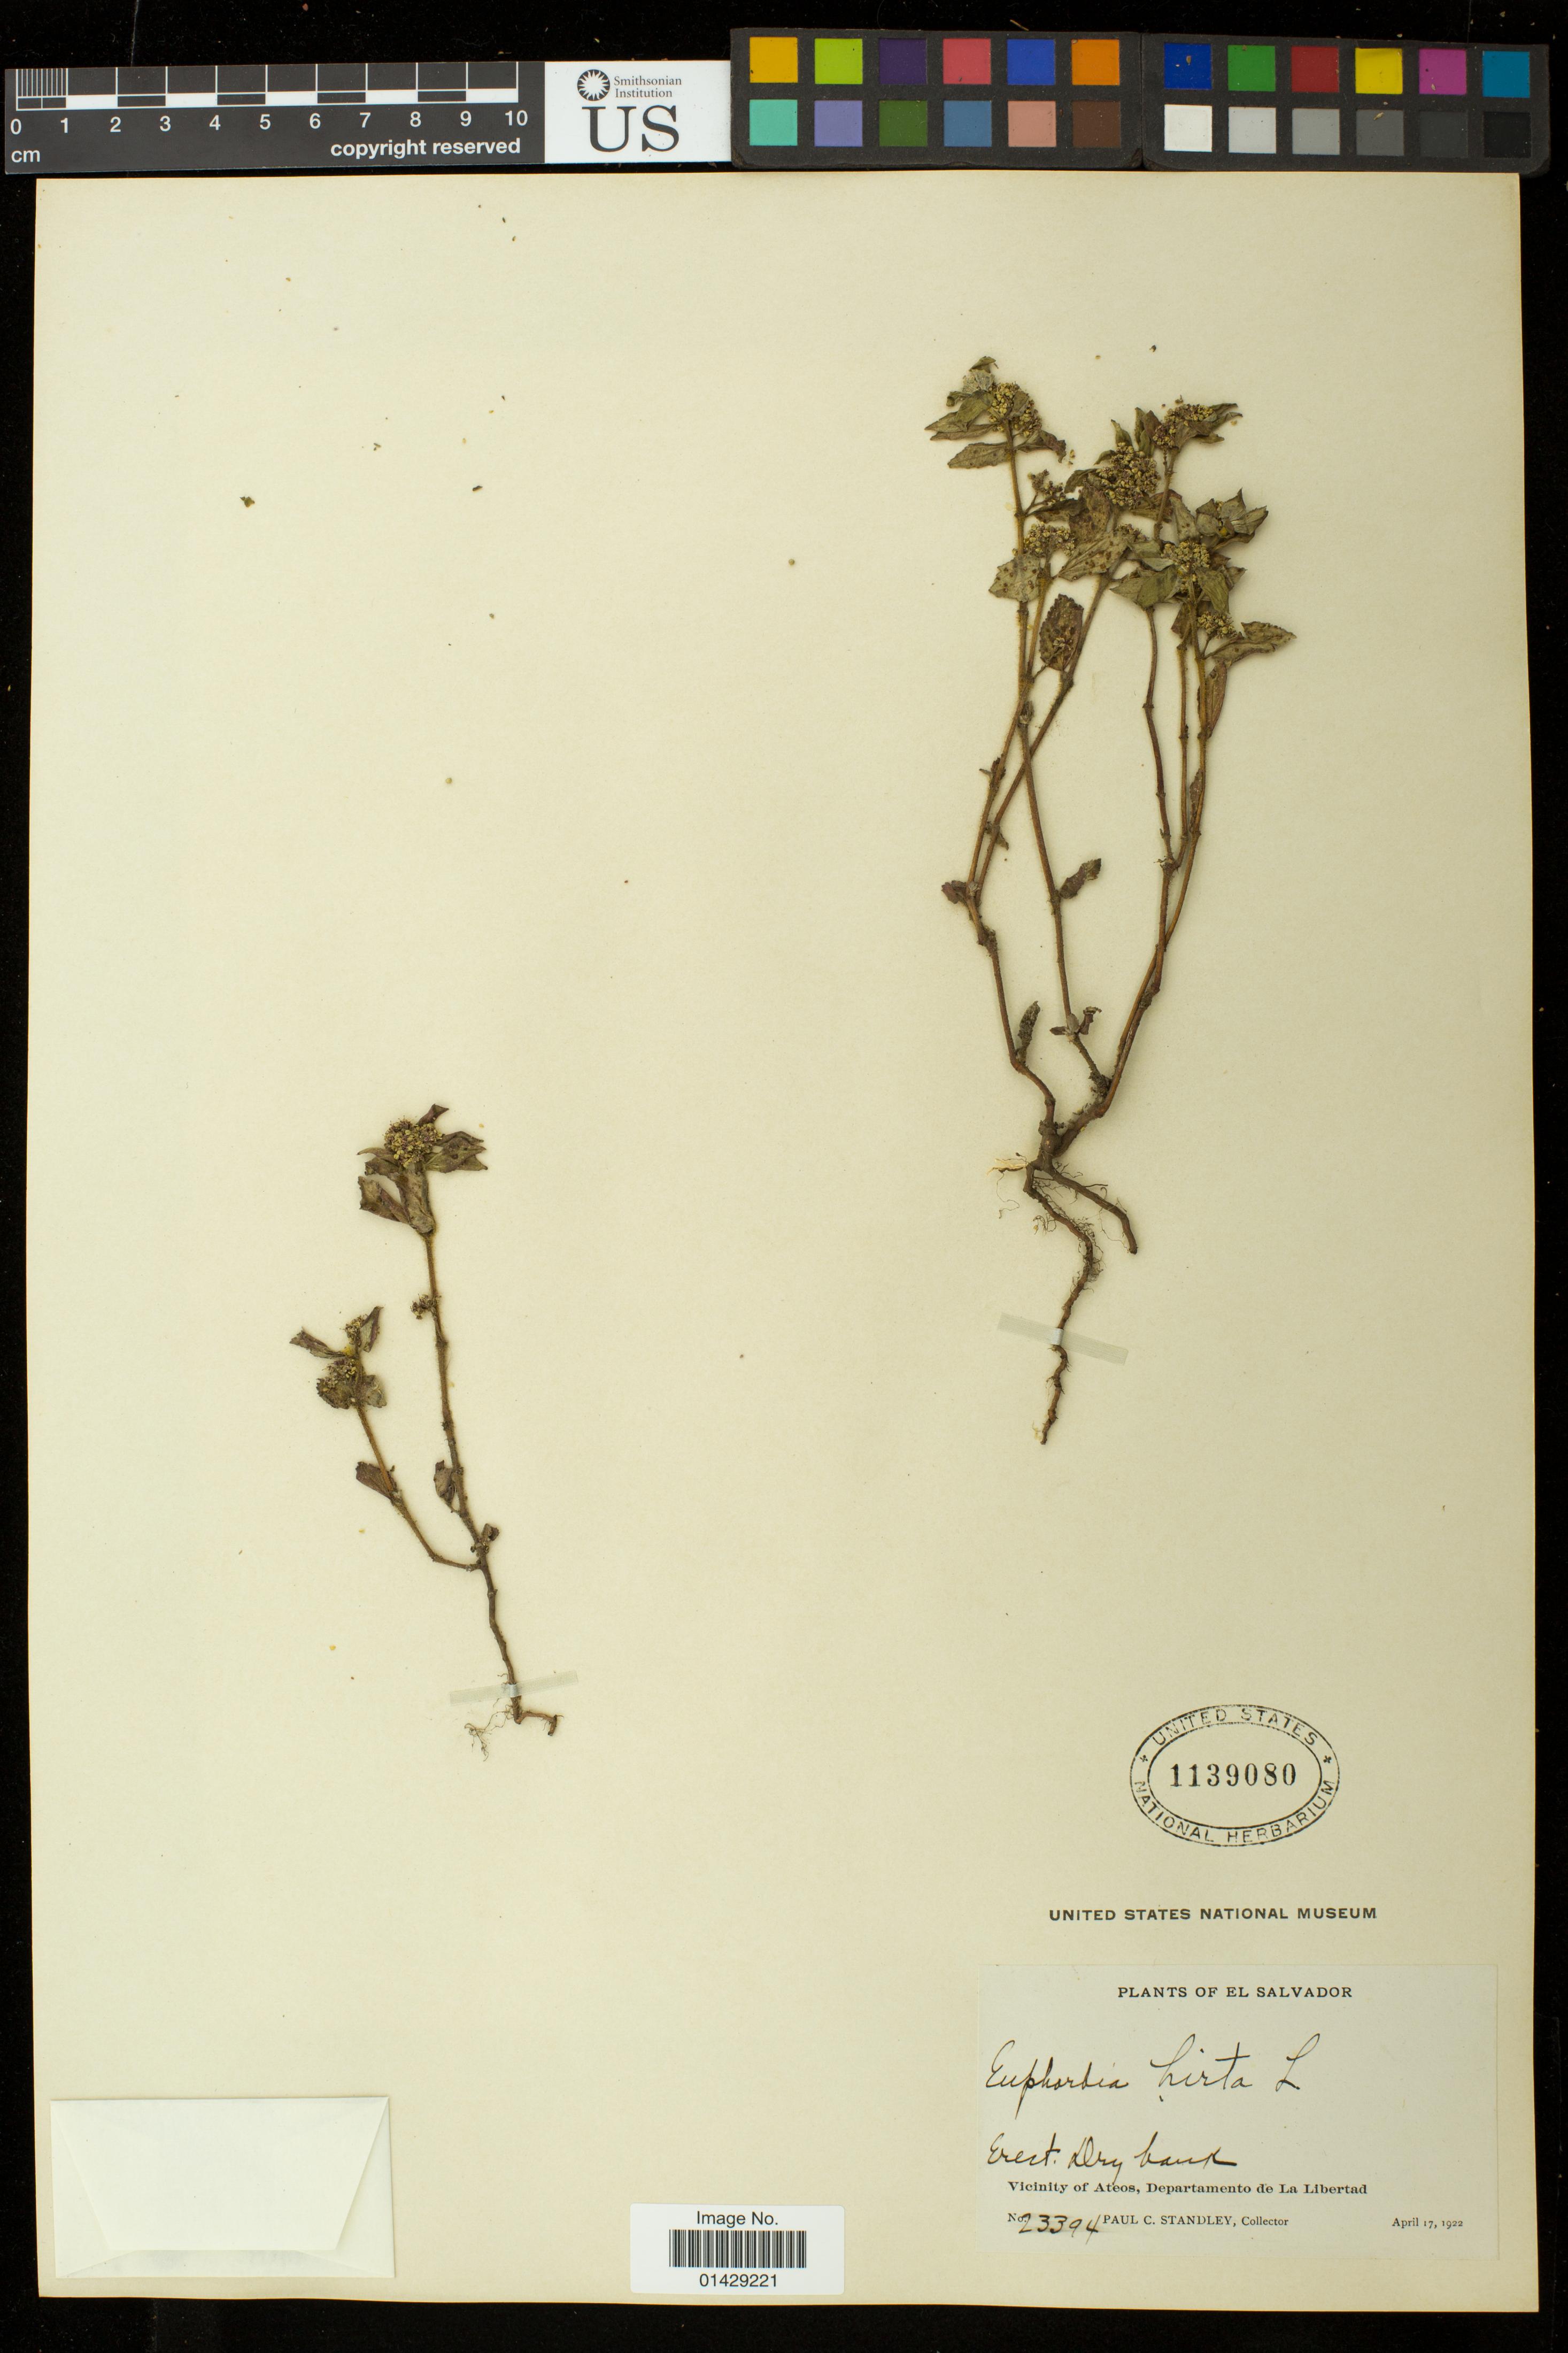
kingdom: Plantae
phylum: Tracheophyta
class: Magnoliopsida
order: Malpighiales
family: Euphorbiaceae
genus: Euphorbia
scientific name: Euphorbia hirta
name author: L.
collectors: P. C. Standley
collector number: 23394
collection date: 1922-04-17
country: El Salvador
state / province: La Libertad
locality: Vicinity of Ateos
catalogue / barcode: US 1139080